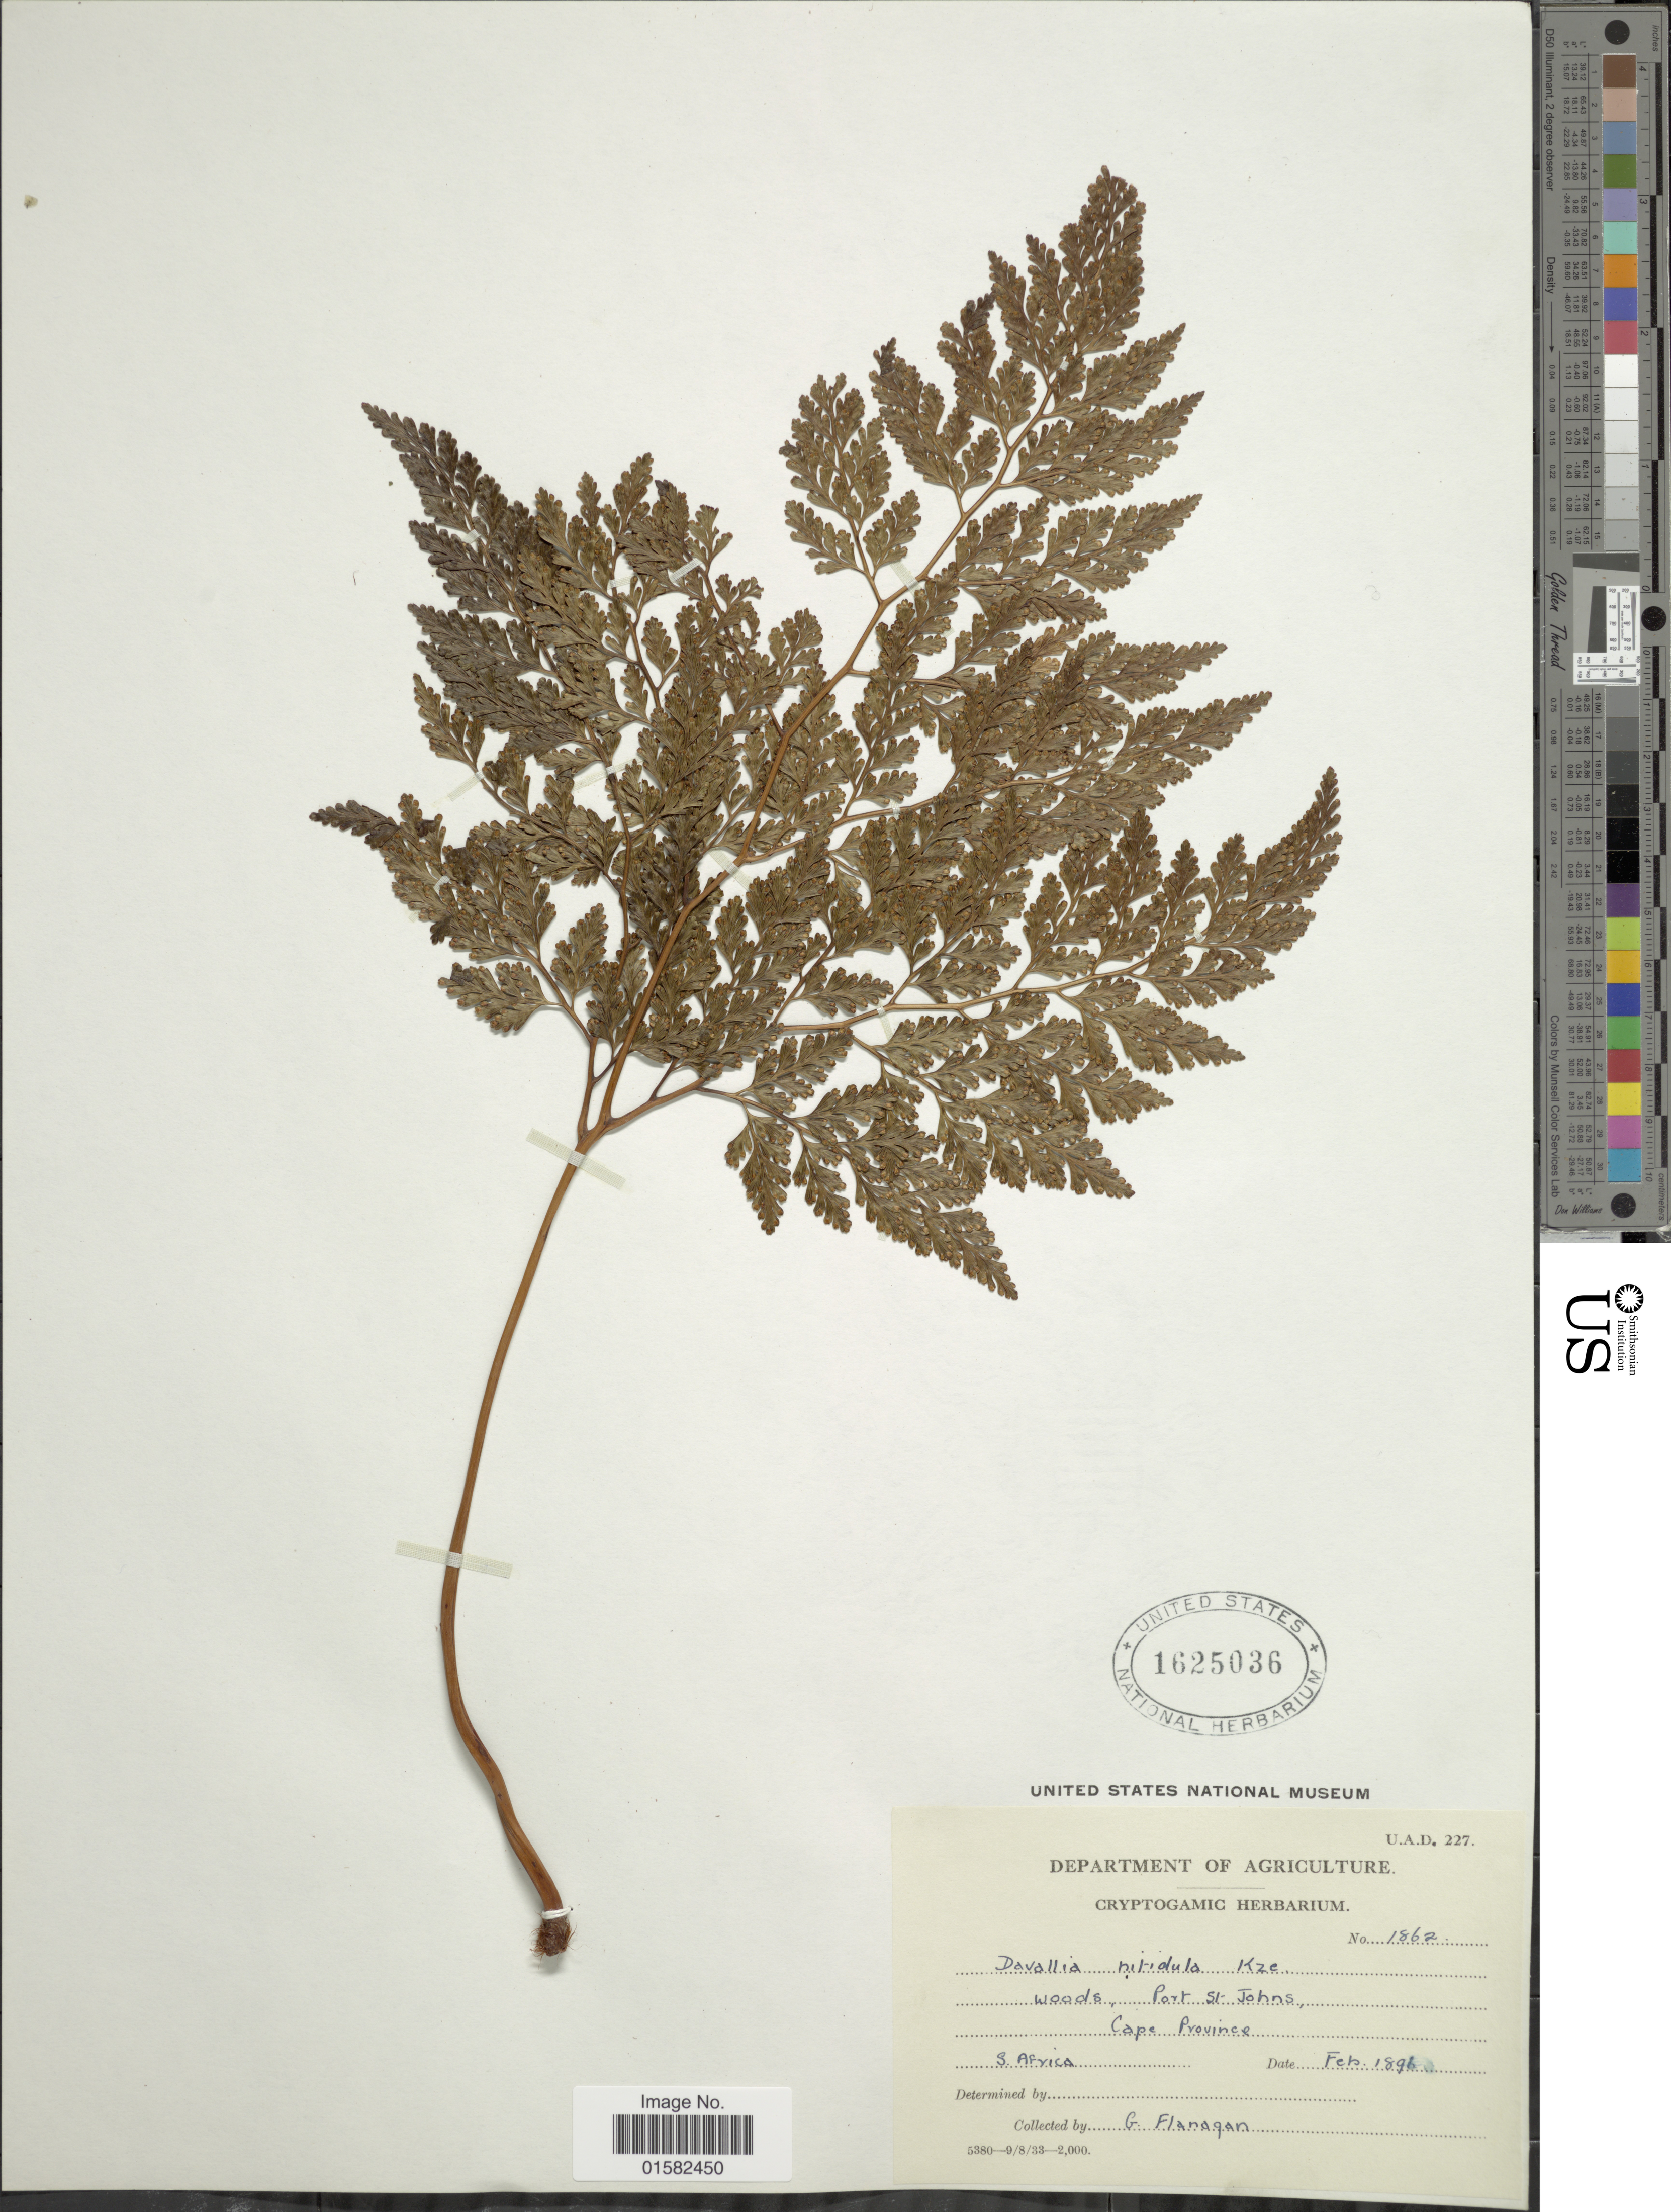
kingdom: Plantae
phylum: Tracheophyta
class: Polypodiopsida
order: Polypodiales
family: Davalliaceae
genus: Wibelia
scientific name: Wibelia chaerophylloides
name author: (Poir.) M. Kato & Tsutsumi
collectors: H. Flanagan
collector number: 1862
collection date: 1896-08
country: South Africa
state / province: Eastern Cape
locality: Port St. Johns, Cape Province, S. Africa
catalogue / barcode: US 1625036